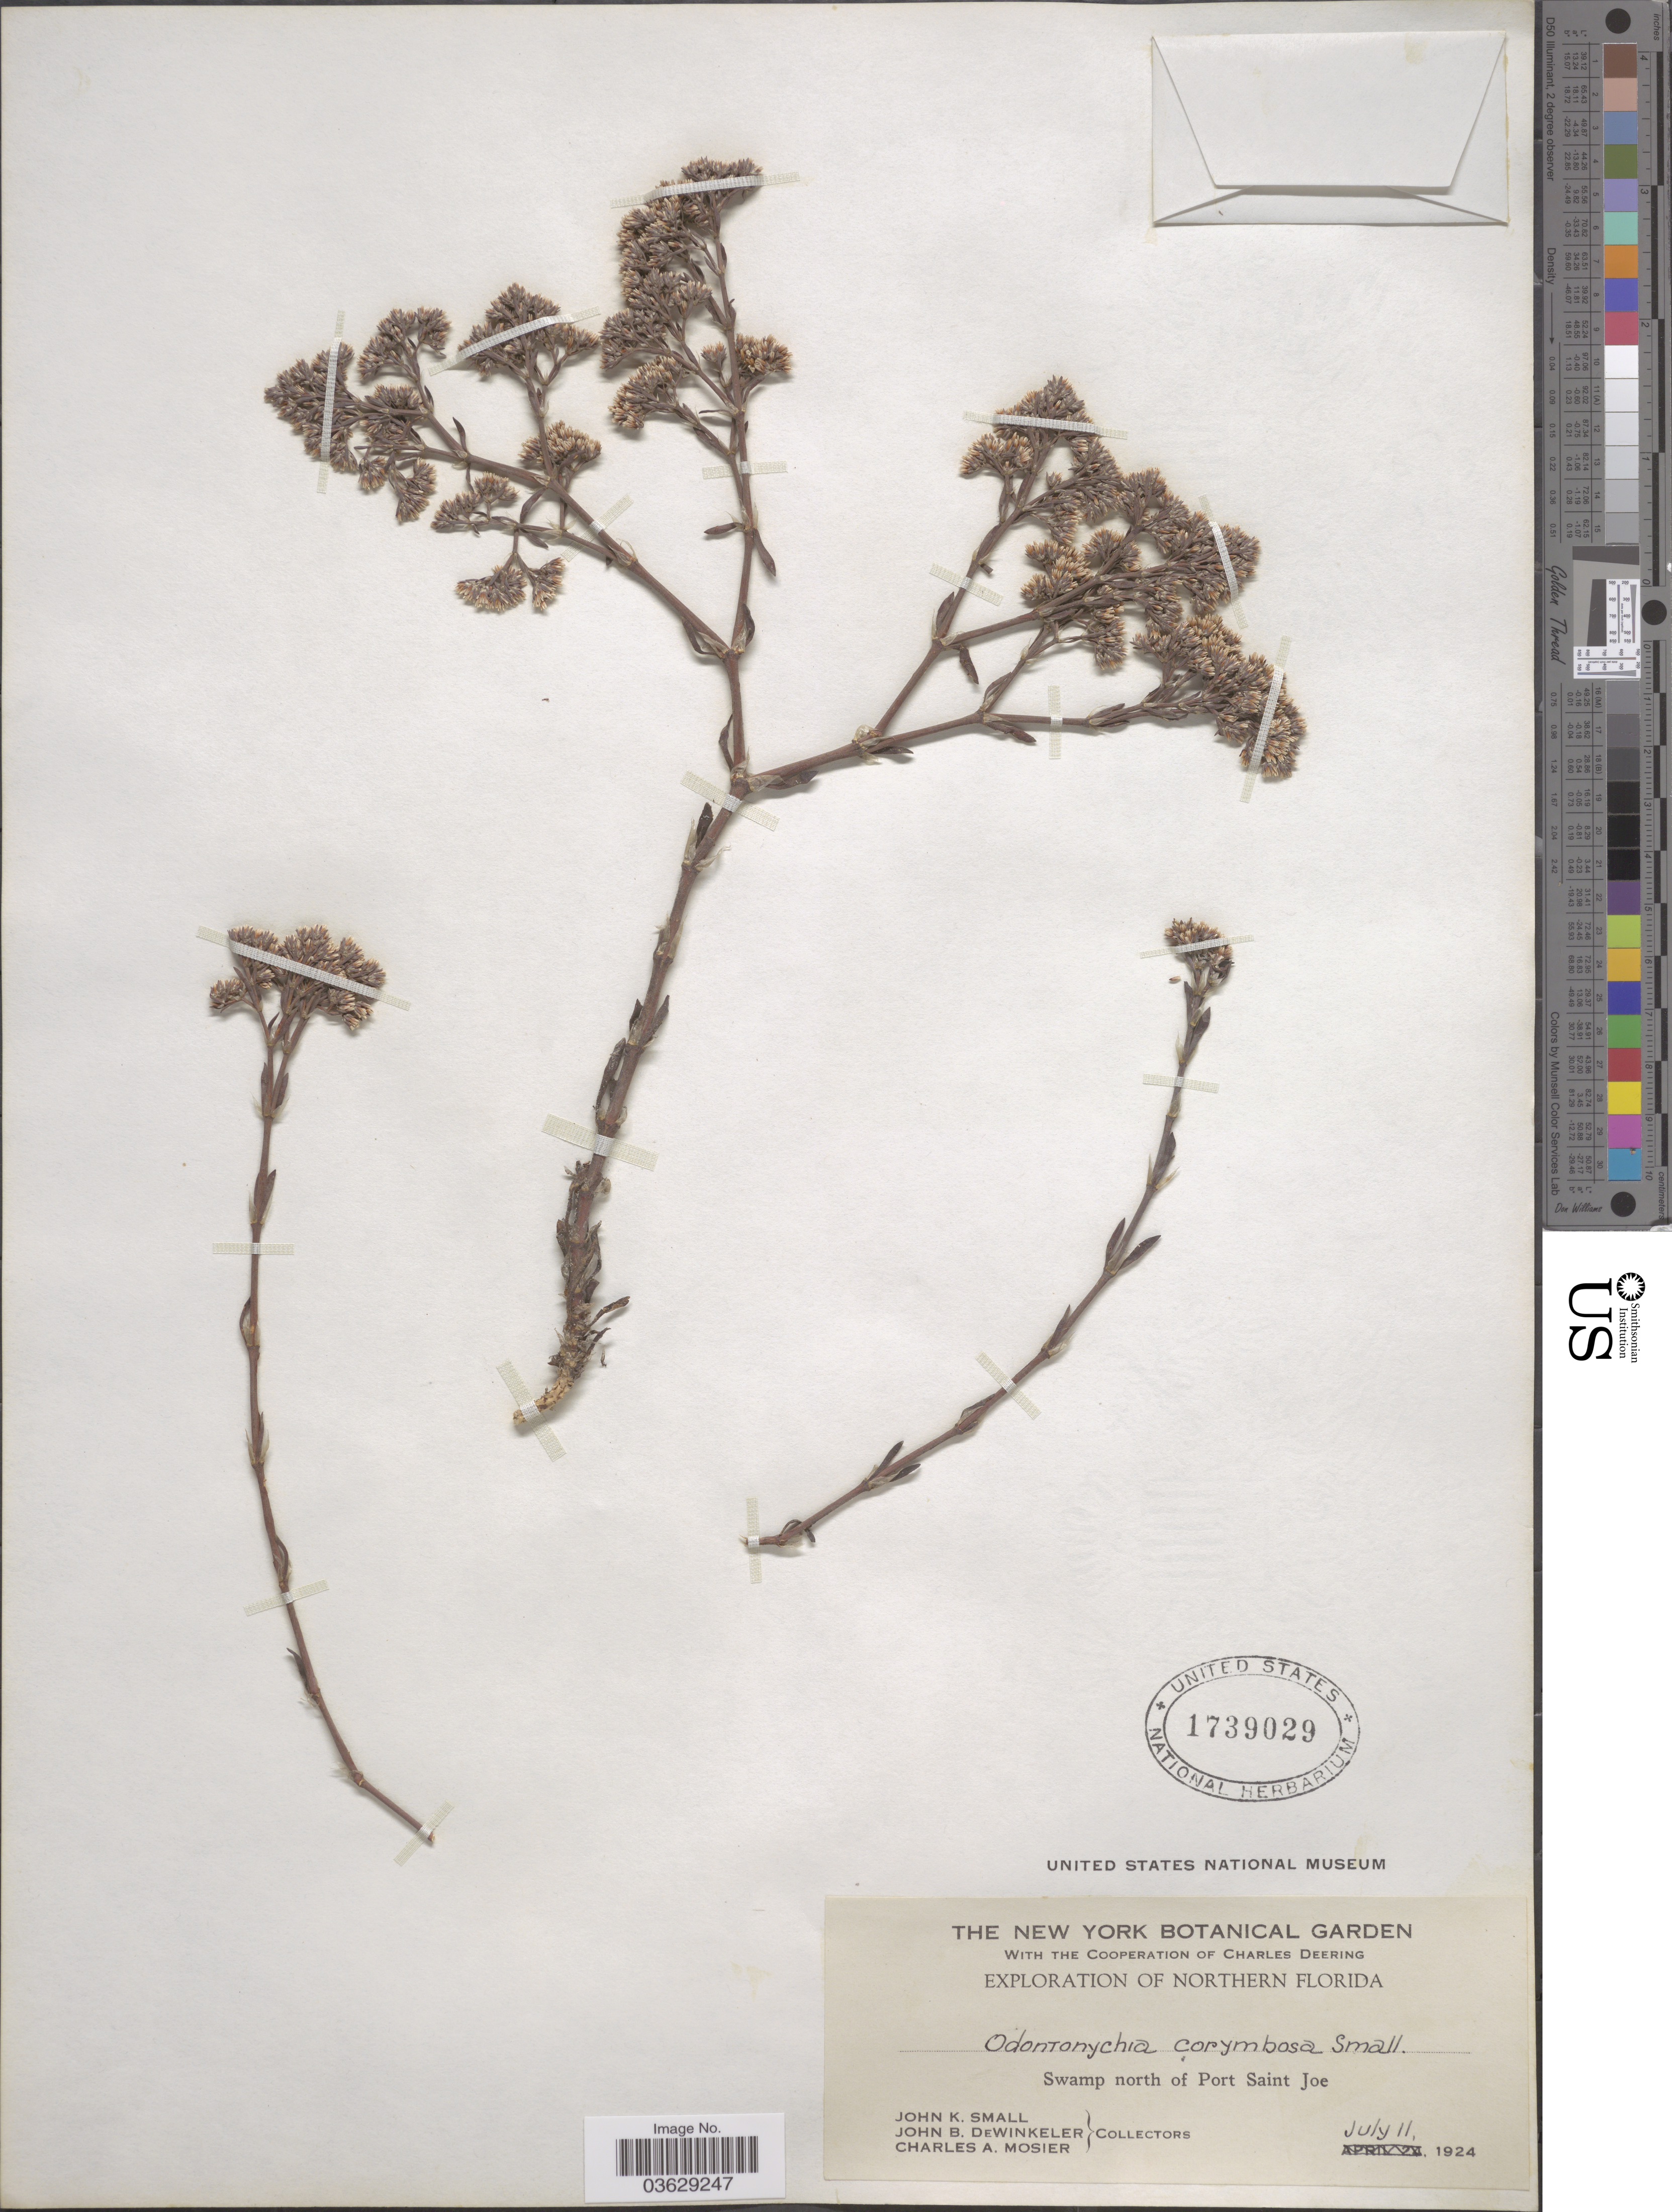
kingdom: Plantae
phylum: Tracheophyta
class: Magnoliopsida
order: Caryophyllales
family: Caryophyllaceae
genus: Paronychia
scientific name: Paronychia erecta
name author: (Chapm.) Shinners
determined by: Strong, Mark T., (BOT), Smithsonian Institution - National Museum of Natural History (UNITED STATES)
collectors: J. K. Small, J. B. Dewinkeler & C. A. Mosier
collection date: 1924-07-11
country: United States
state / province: Florida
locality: Northern Florida. Swamp north of Port Saint Joe.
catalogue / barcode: US 1739029